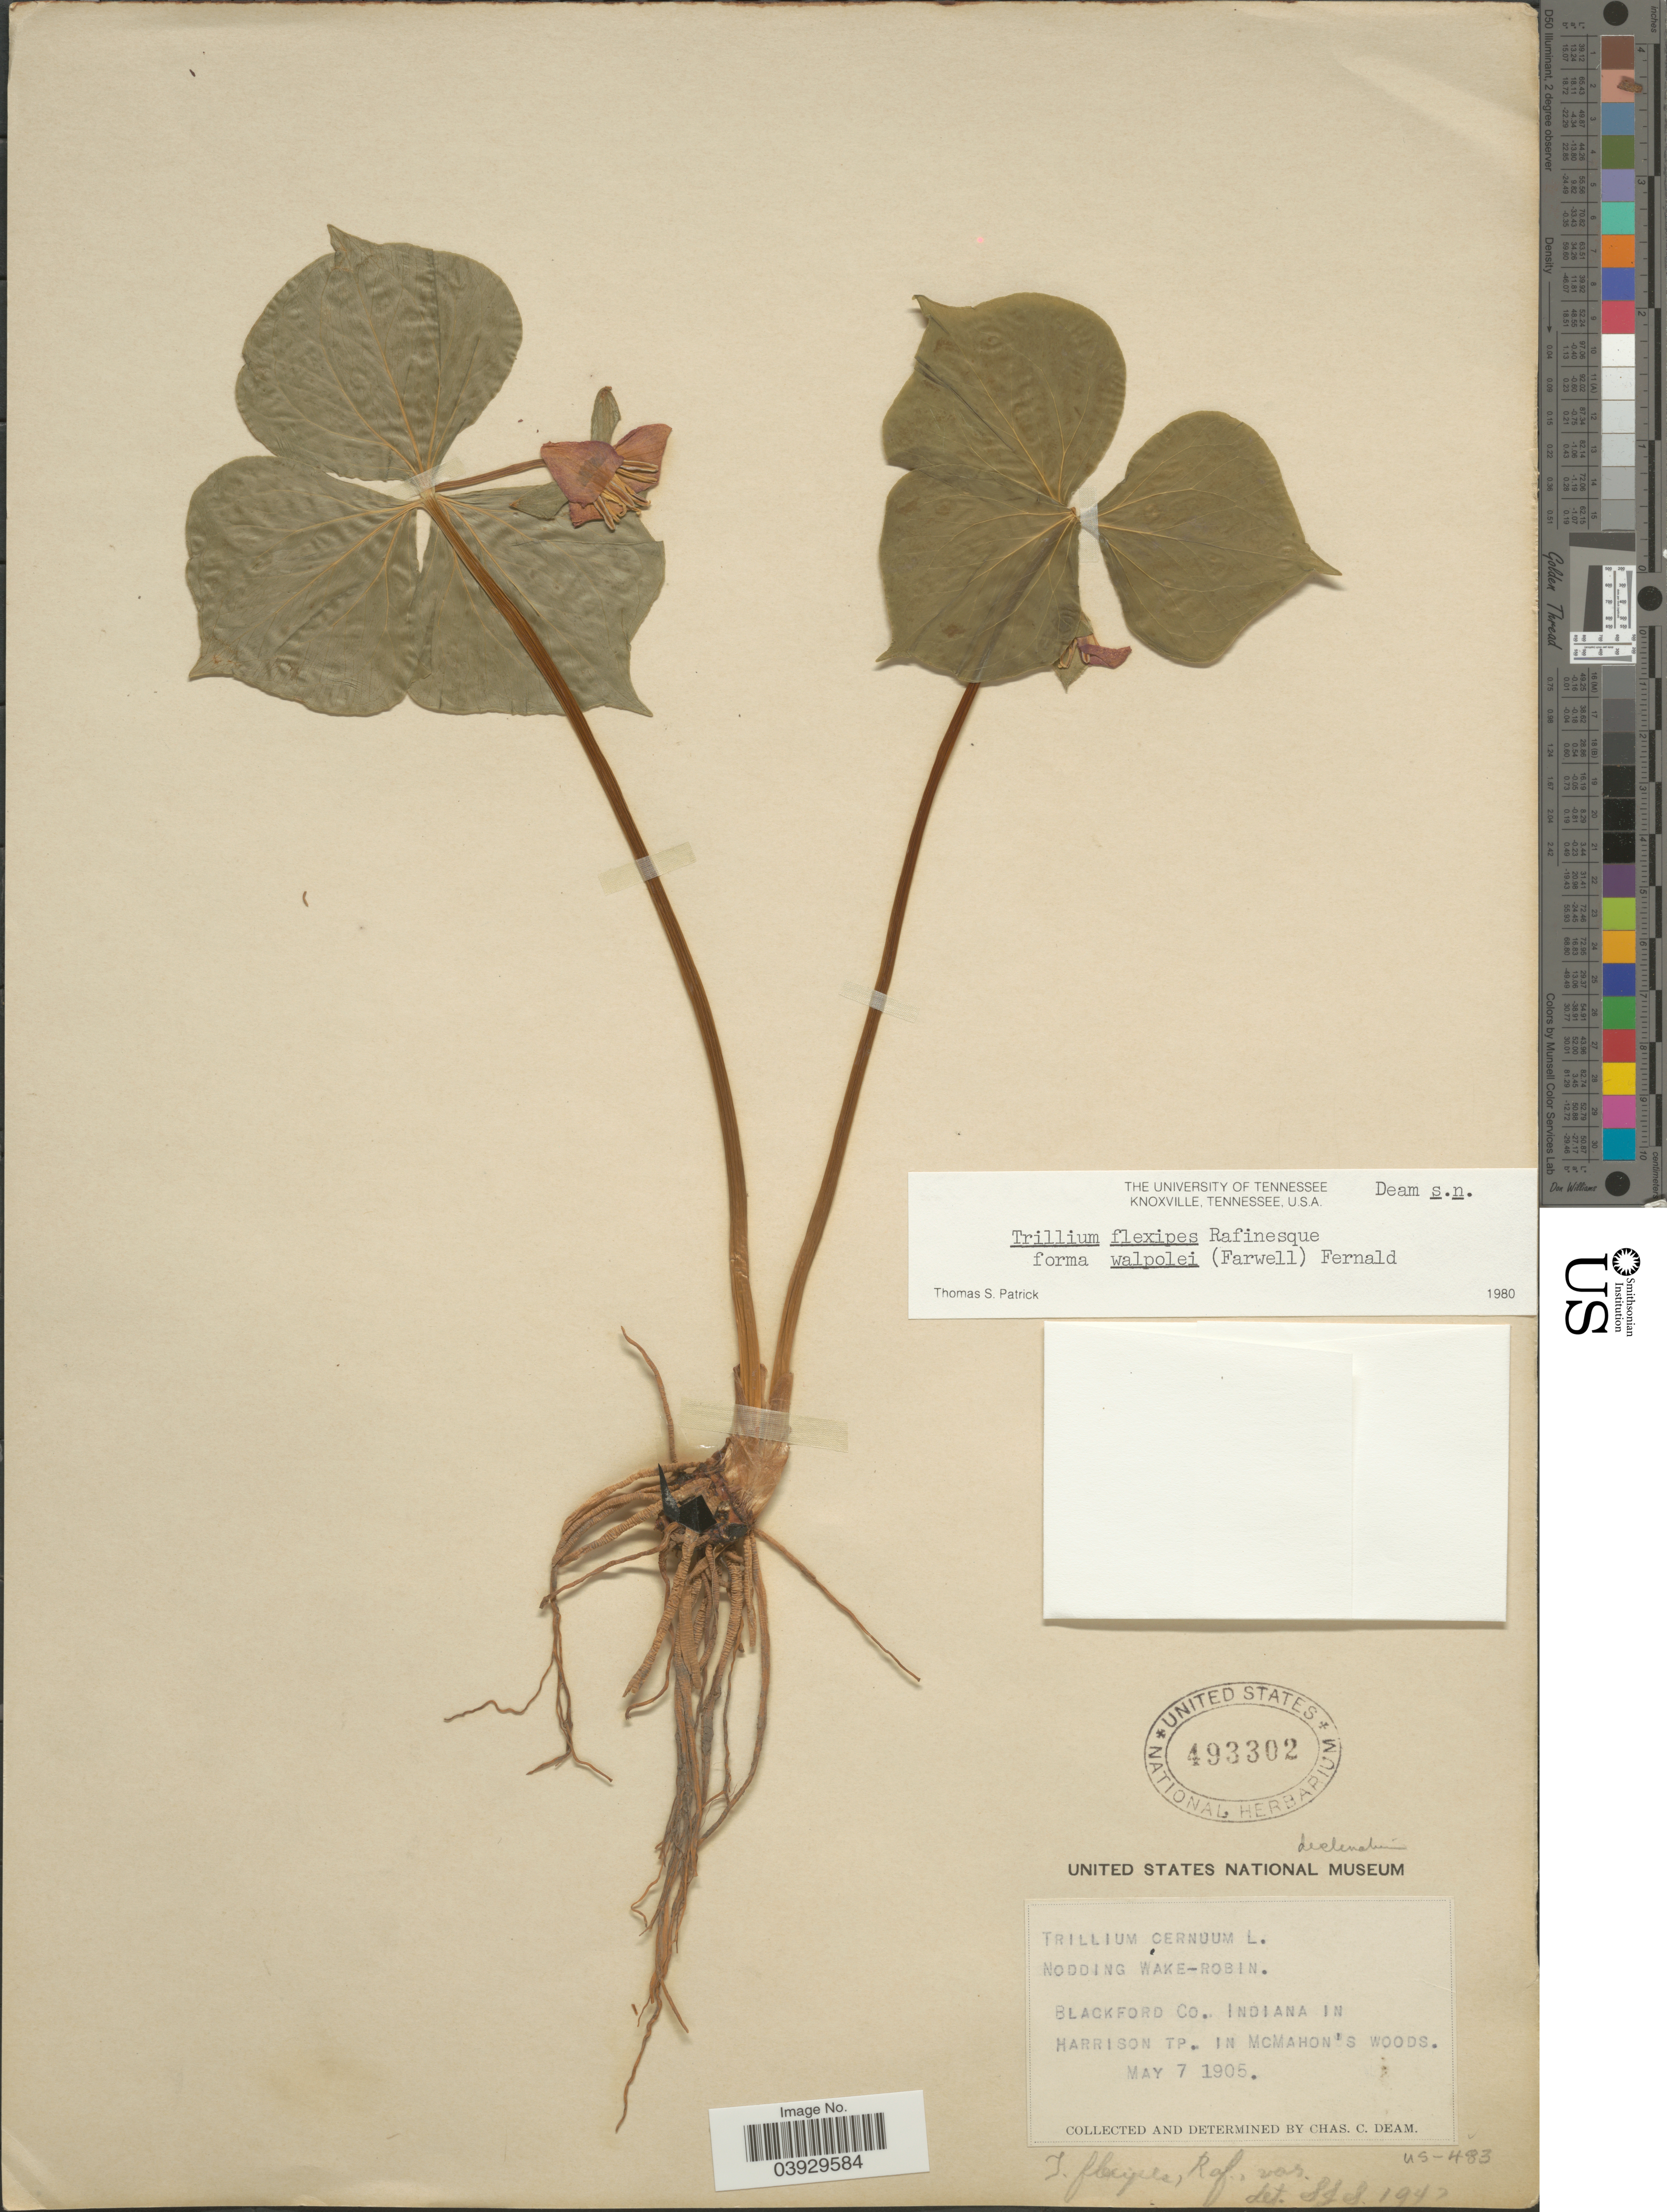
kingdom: Plantae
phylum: Tracheophyta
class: Liliopsida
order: Liliales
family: Melanthiaceae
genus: Trillium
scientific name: Trillium flexipes f. walpolei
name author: (Farw.) Fernald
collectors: C. C. Deam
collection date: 1905-05-07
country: United States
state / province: Indiana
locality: Blackford Co. in Harrison Tp. in McMahon's Woods.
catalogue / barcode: US 493302